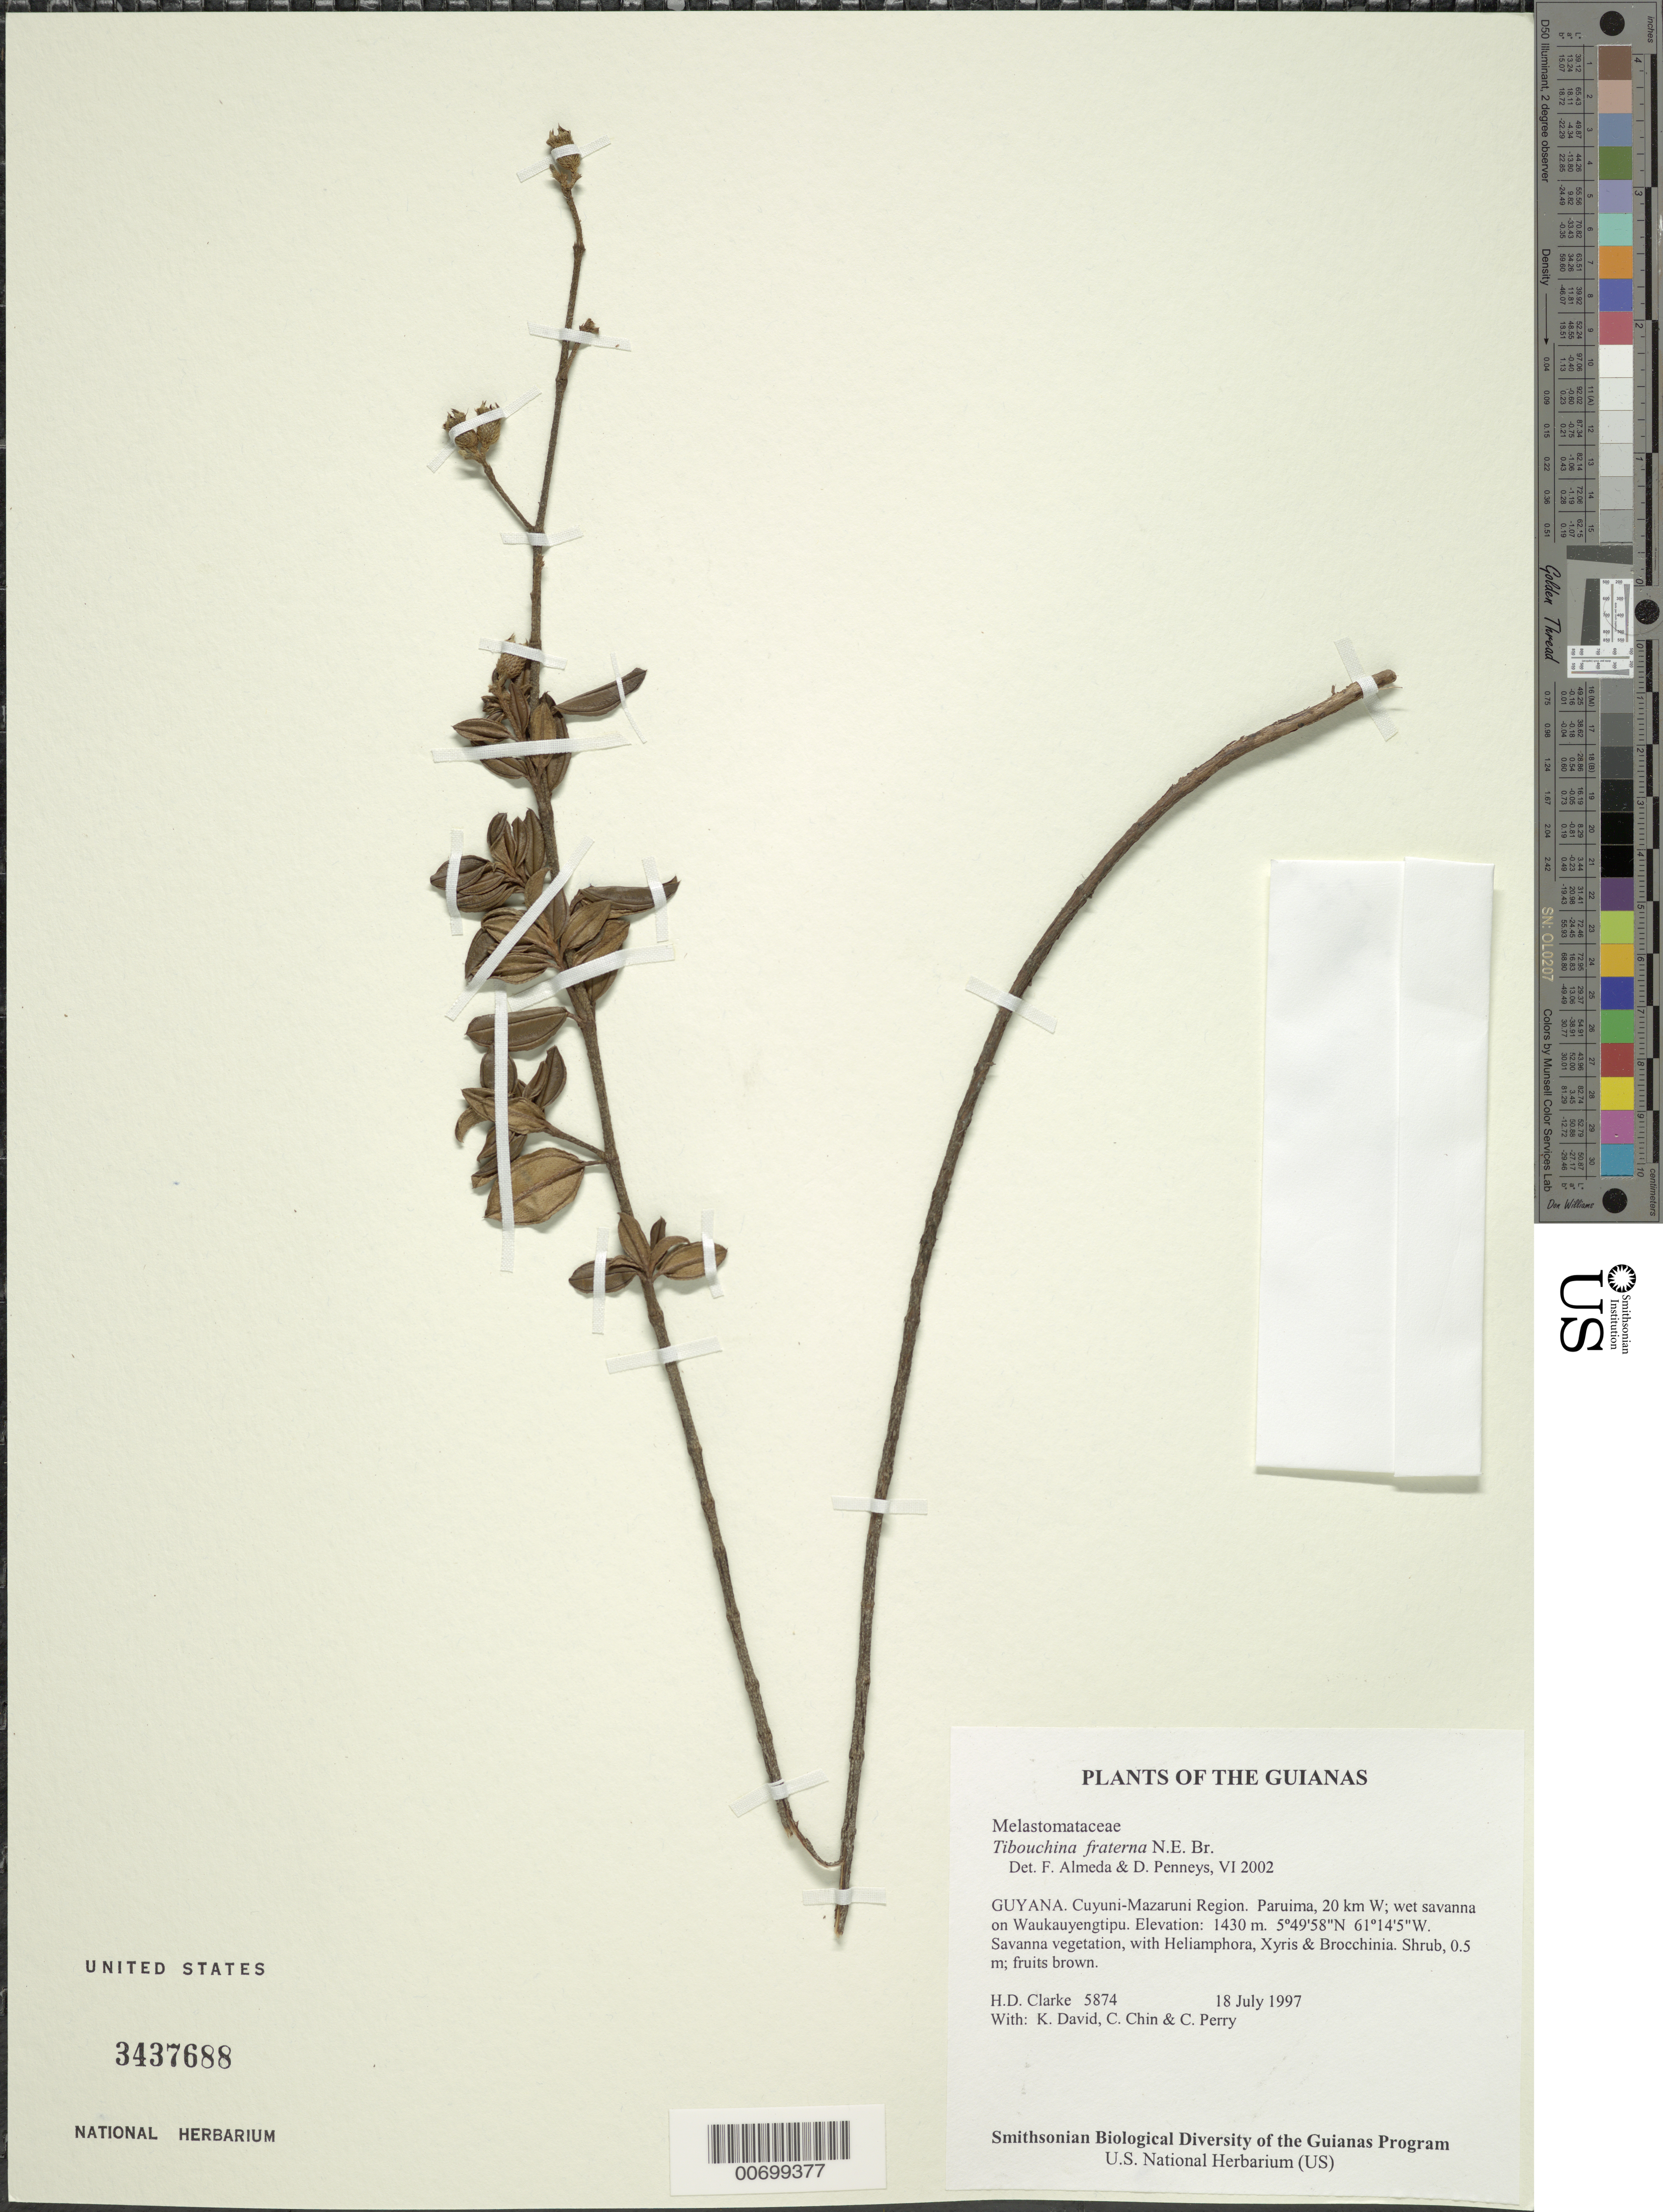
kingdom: Plantae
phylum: Tracheophyta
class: Magnoliopsida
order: Myrtales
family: Melastomataceae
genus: Tibouchina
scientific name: Tibouchina fraterna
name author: N.E. Br.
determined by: Almeda, F.; Penneys, D. S.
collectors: H. D. Clarke, K. David, C. Chin & C. Perry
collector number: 5874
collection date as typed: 18 July 1997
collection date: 1997-07-18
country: Guyana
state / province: Cuyuni-Mazaruni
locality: Paruima, 20 km W; wet savanna on Waukauyengtipu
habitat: Savanna vegetation, with Heliamphora, Xyris & Brocchinia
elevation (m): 1430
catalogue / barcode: US 3437688